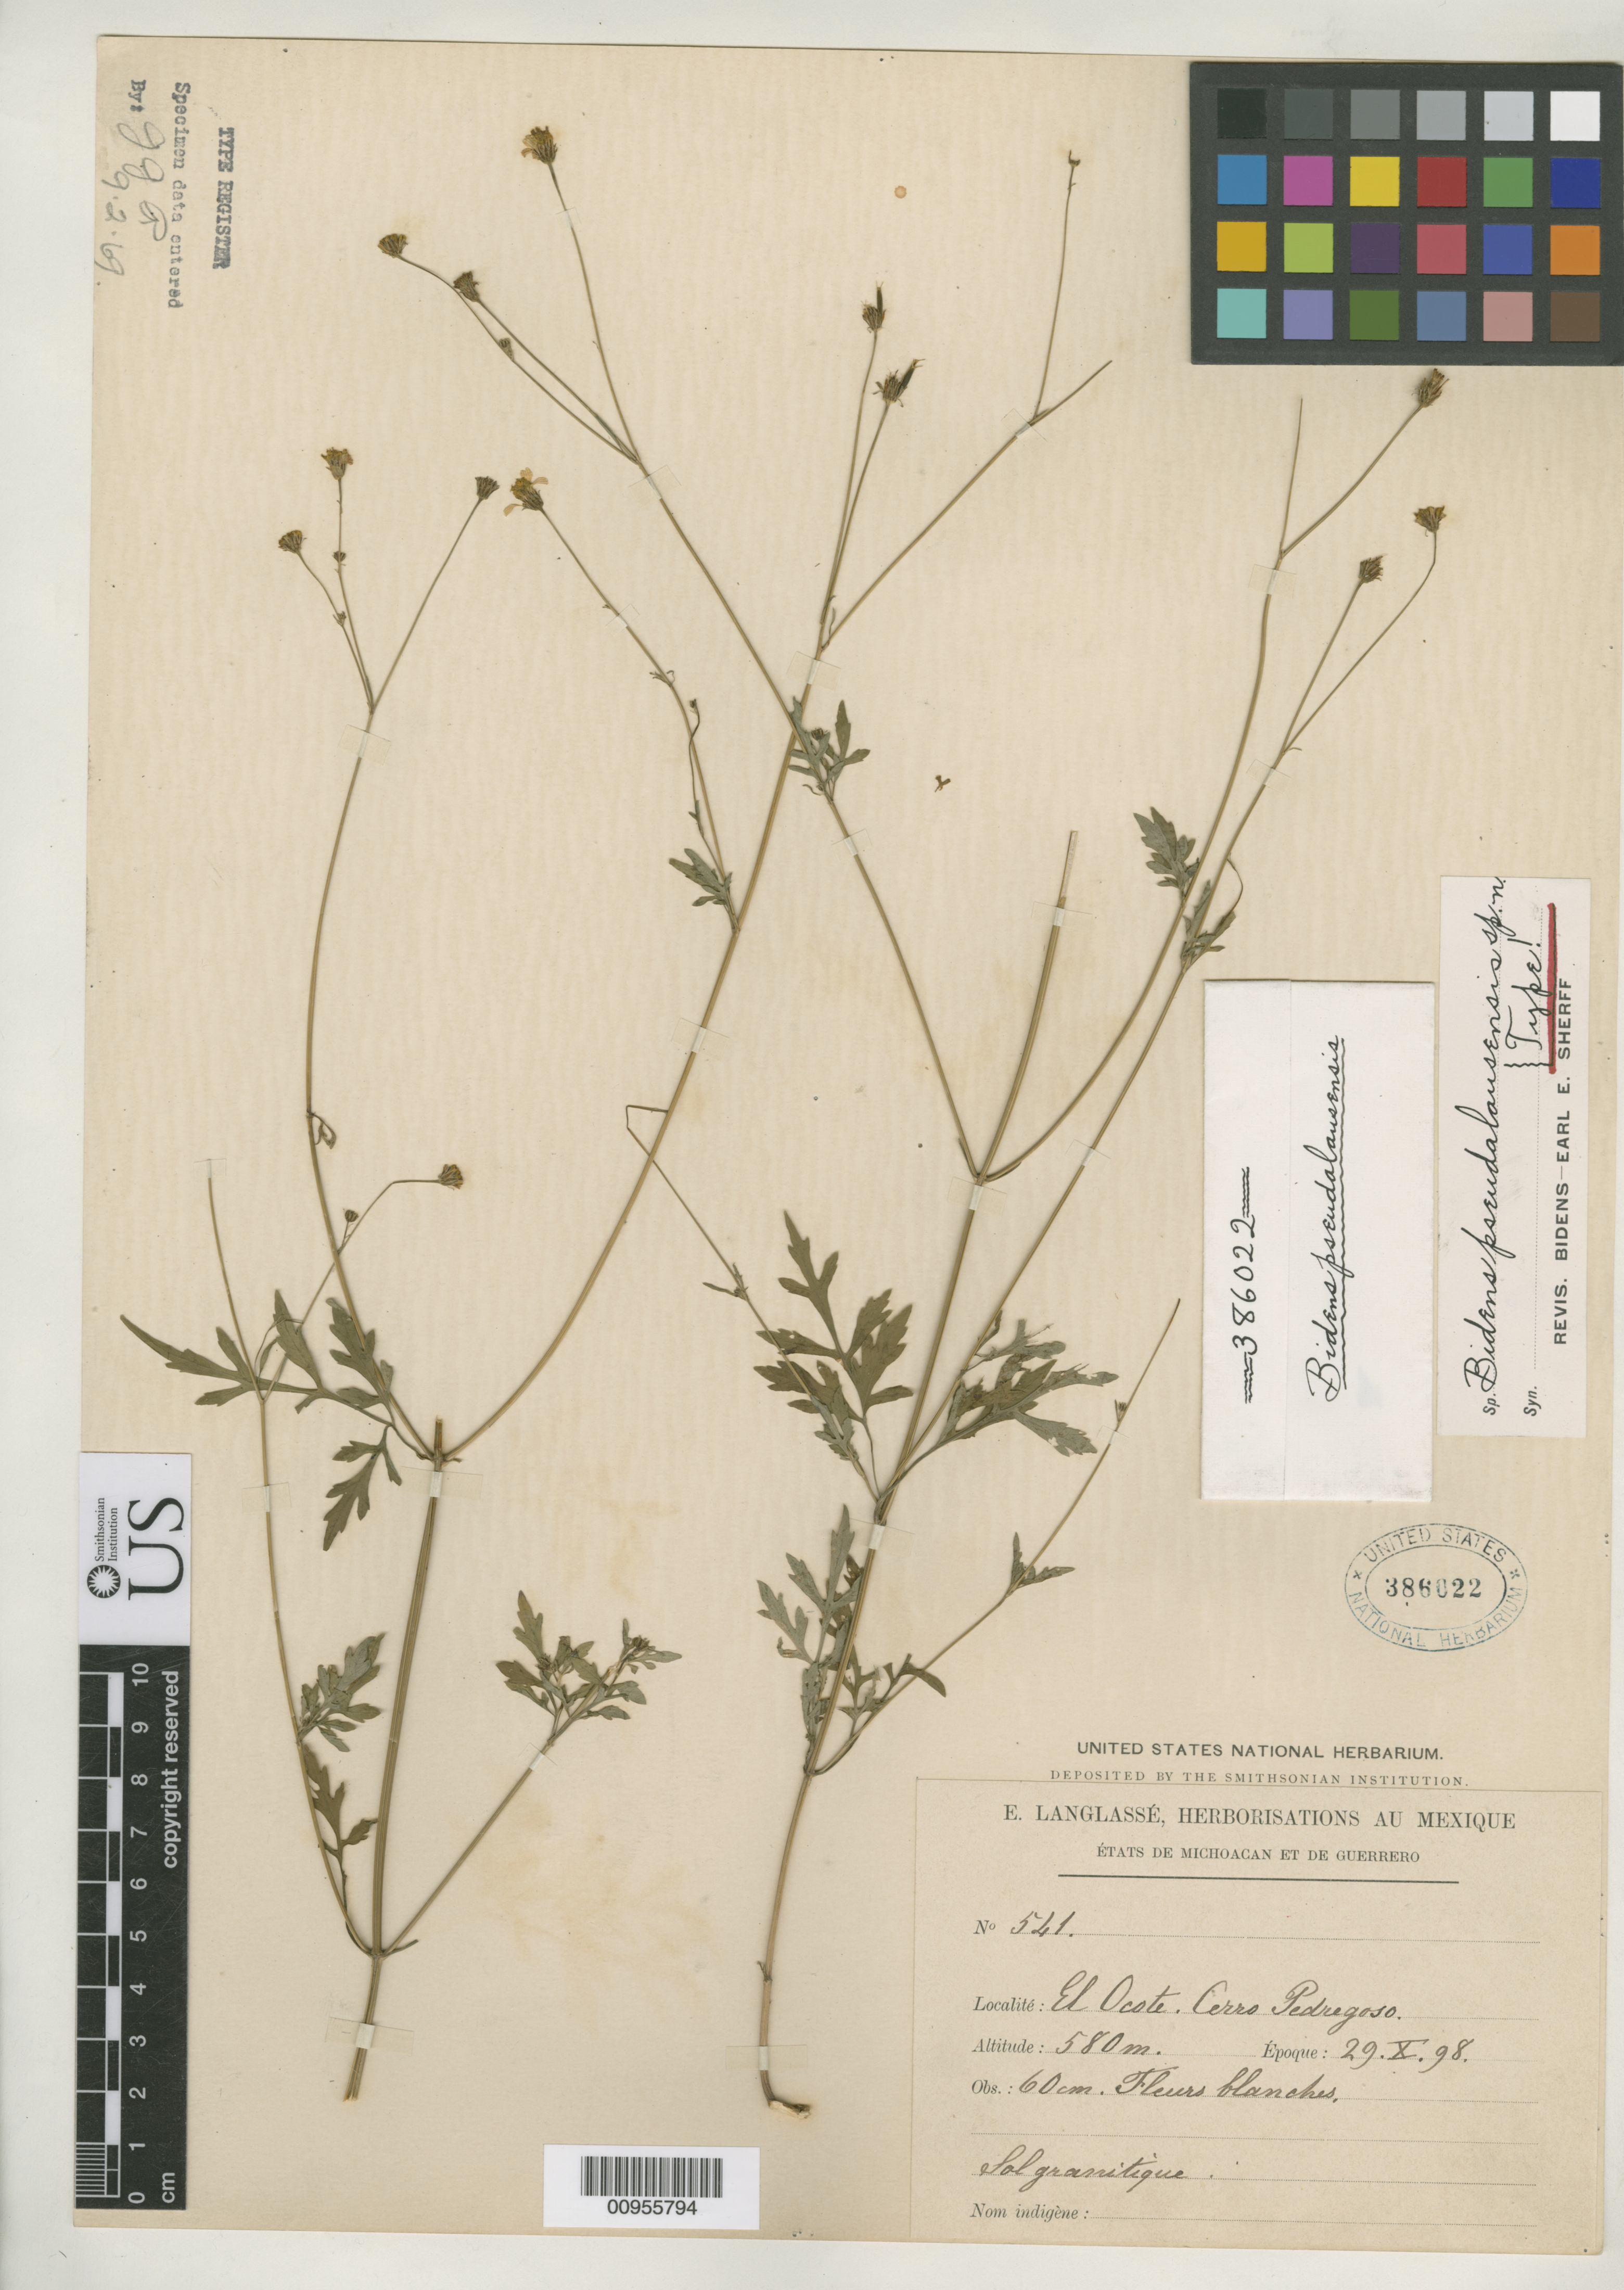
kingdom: Plantae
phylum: Tracheophyta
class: Magnoliopsida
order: Asterales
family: Asteraceae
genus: Bidens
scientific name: Bidens pseudalausensis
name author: Sherff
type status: Holotype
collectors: E. Langlassé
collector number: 541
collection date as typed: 29 Oct 1898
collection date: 1898-10-29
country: Mexico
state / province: Guerrero / Michoacán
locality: El Ocote, Cerro Pedregosa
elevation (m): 580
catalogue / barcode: US 386022